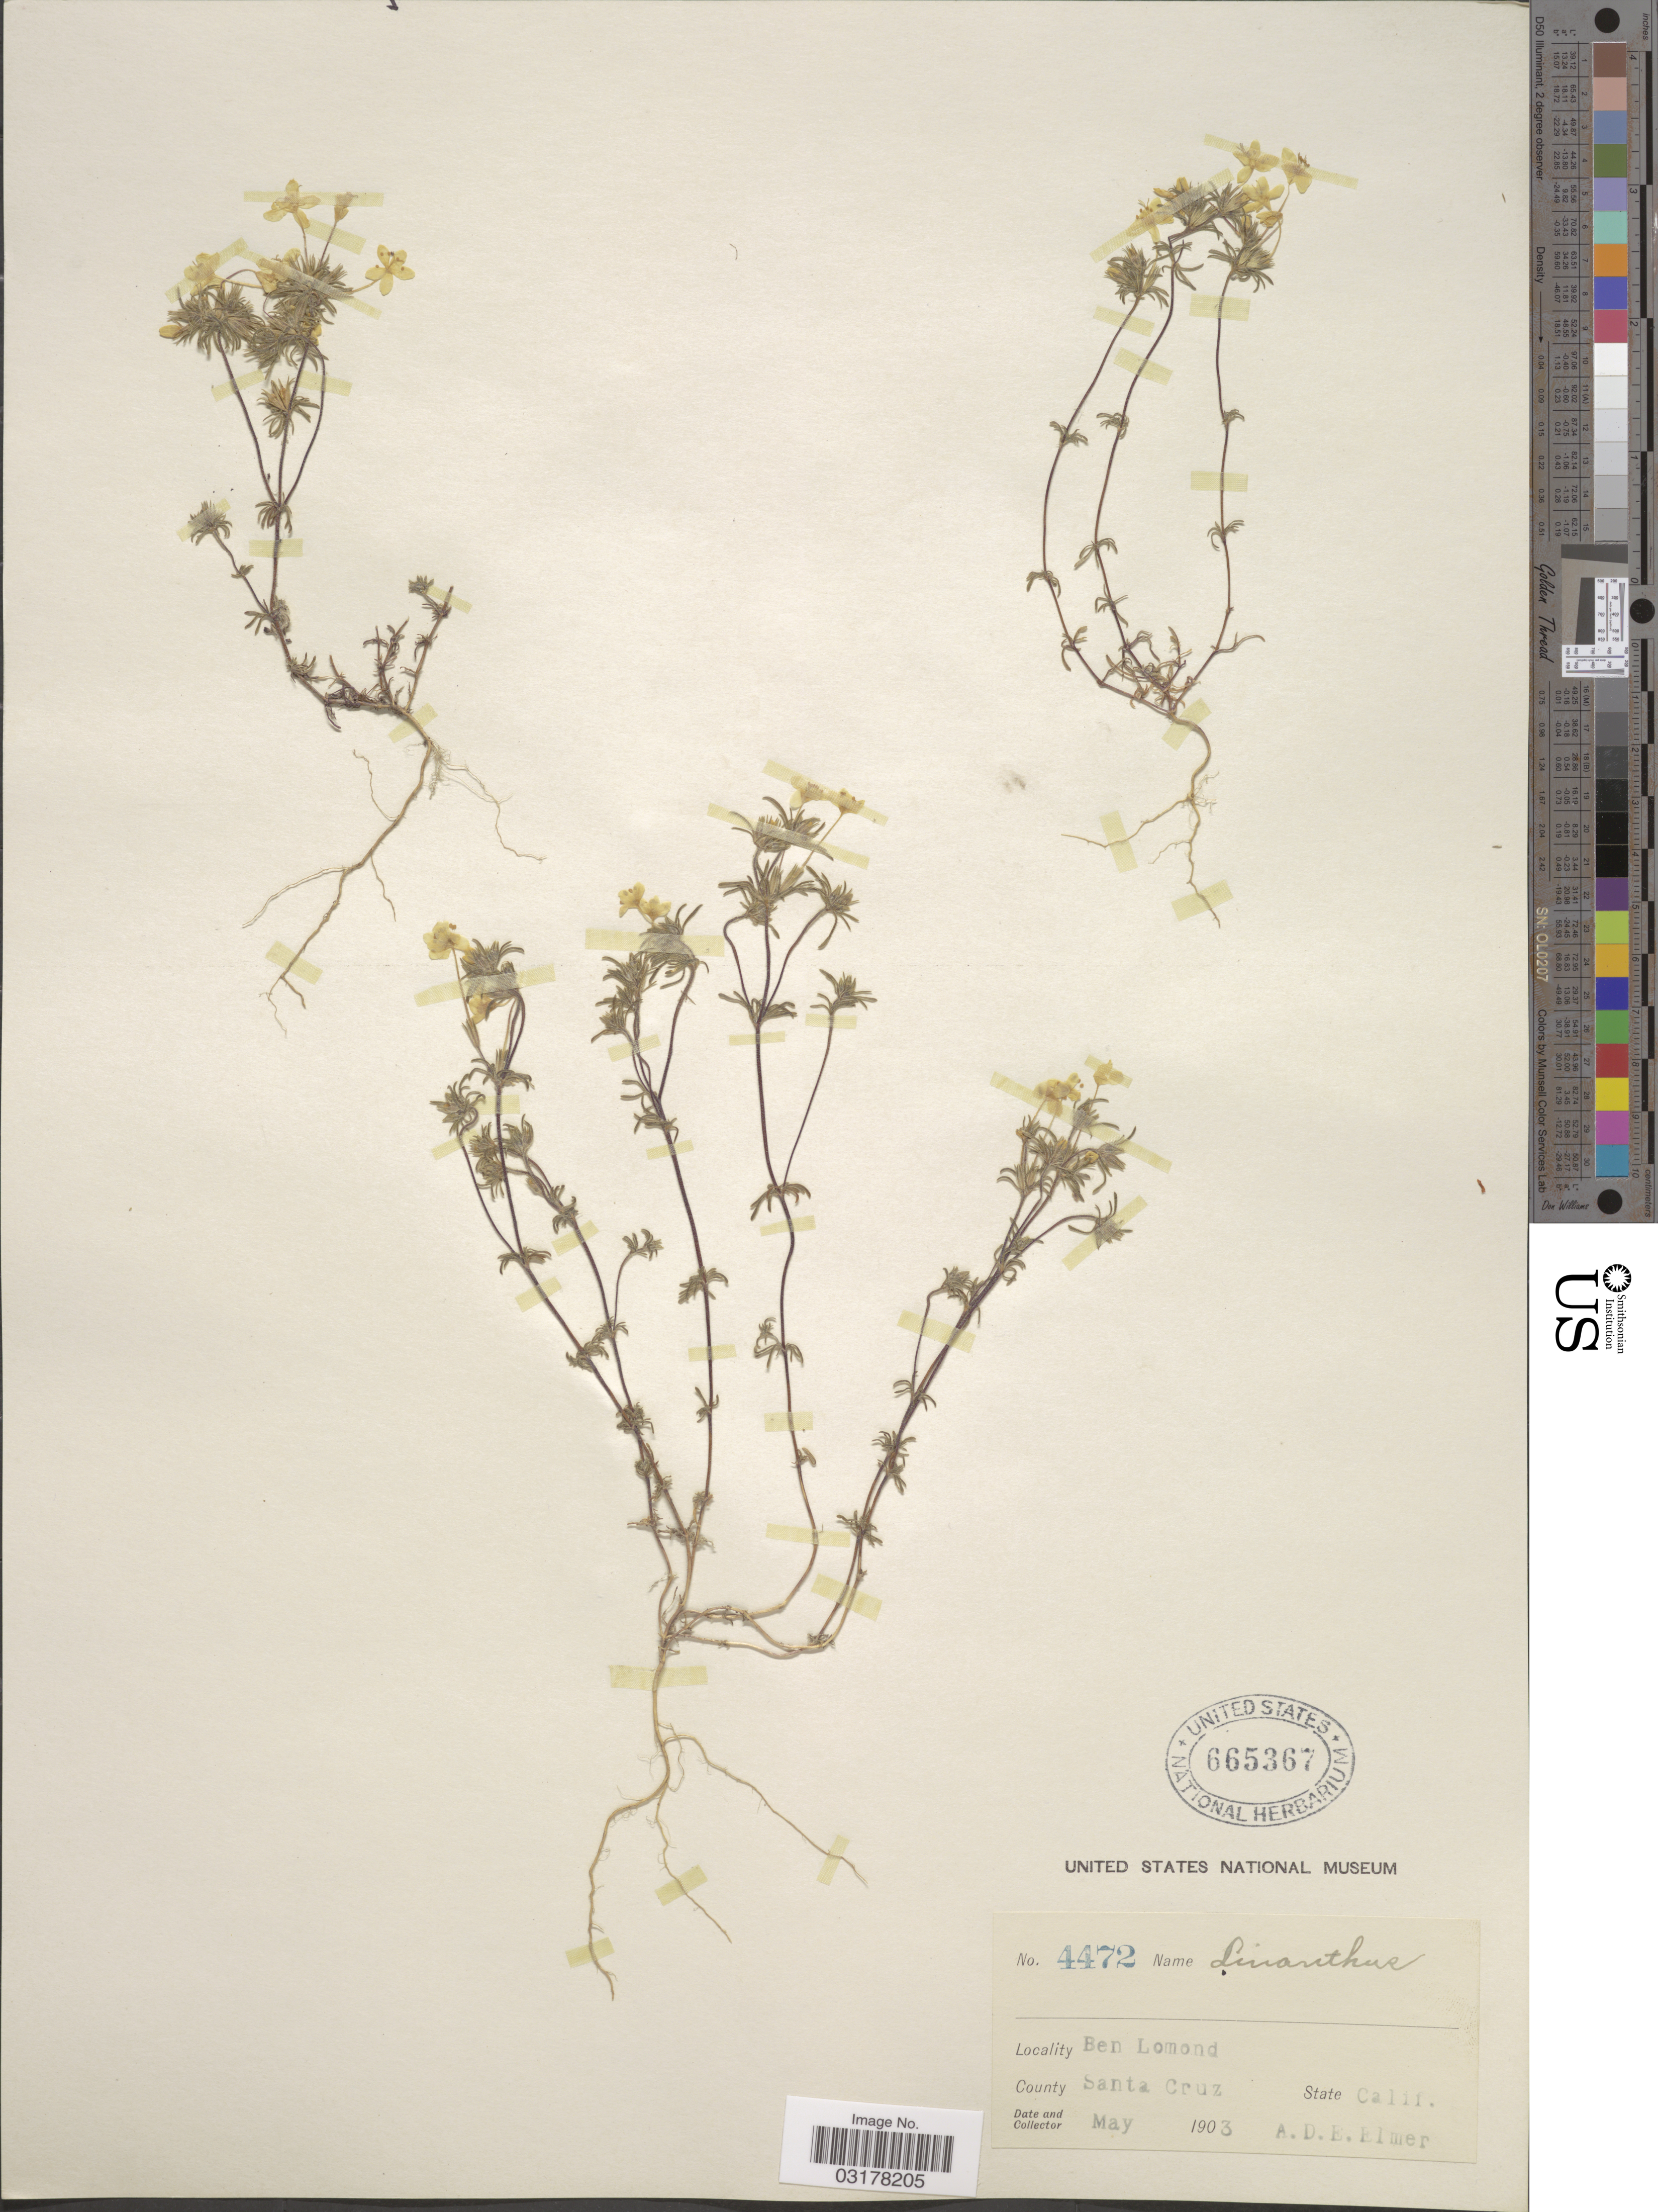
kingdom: Plantae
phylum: Tracheophyta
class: Magnoliopsida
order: Ericales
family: Polemoniaceae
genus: Leptosiphon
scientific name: Leptosiphon sp.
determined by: Strong, Mark T., (BOT), Smithsonian Institution - National Museum of Natural History (UNITED STATES)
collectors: A. D. E. Elmer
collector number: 4472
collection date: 1903-05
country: United States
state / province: California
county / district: Santa Cruz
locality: Ben Lomond. County Santa Cruz.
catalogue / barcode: US 665367